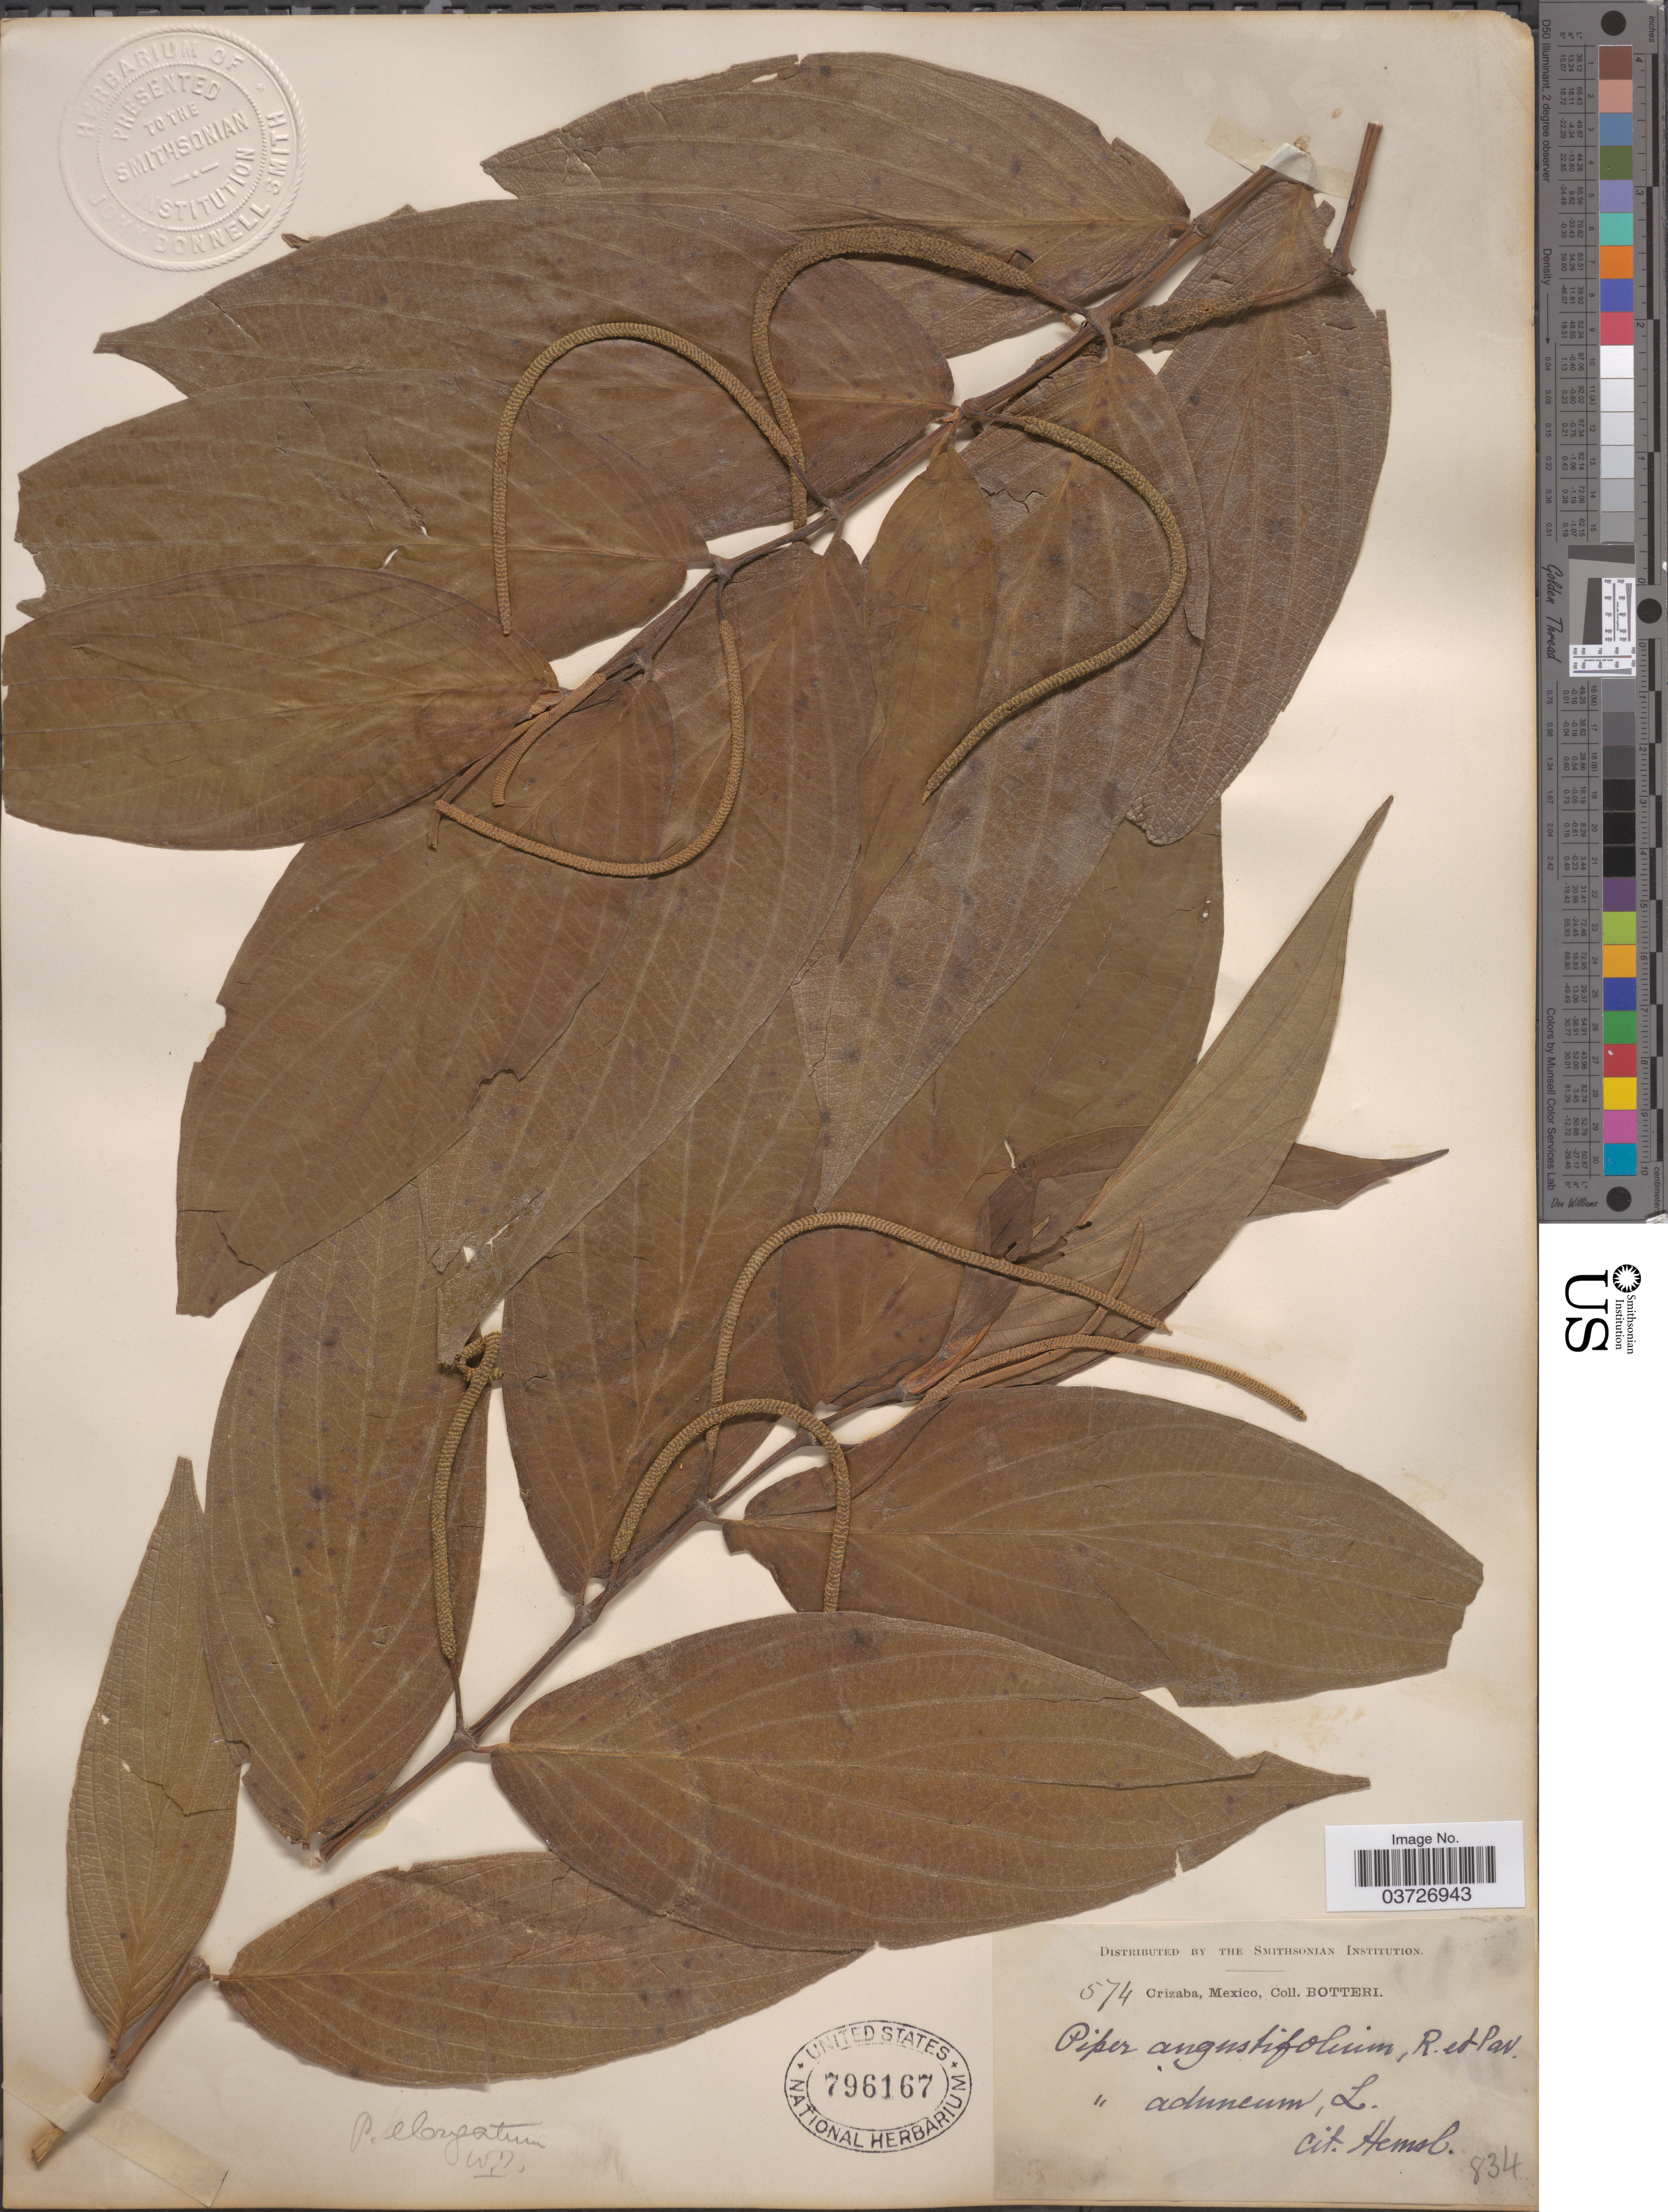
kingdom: Plantae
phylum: Tracheophyta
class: Magnoliopsida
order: Piperales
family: Piperaceae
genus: Piper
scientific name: Piper elongatum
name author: Vahl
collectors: -. Botteri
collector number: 574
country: Mexico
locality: Orizaba.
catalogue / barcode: US 796167